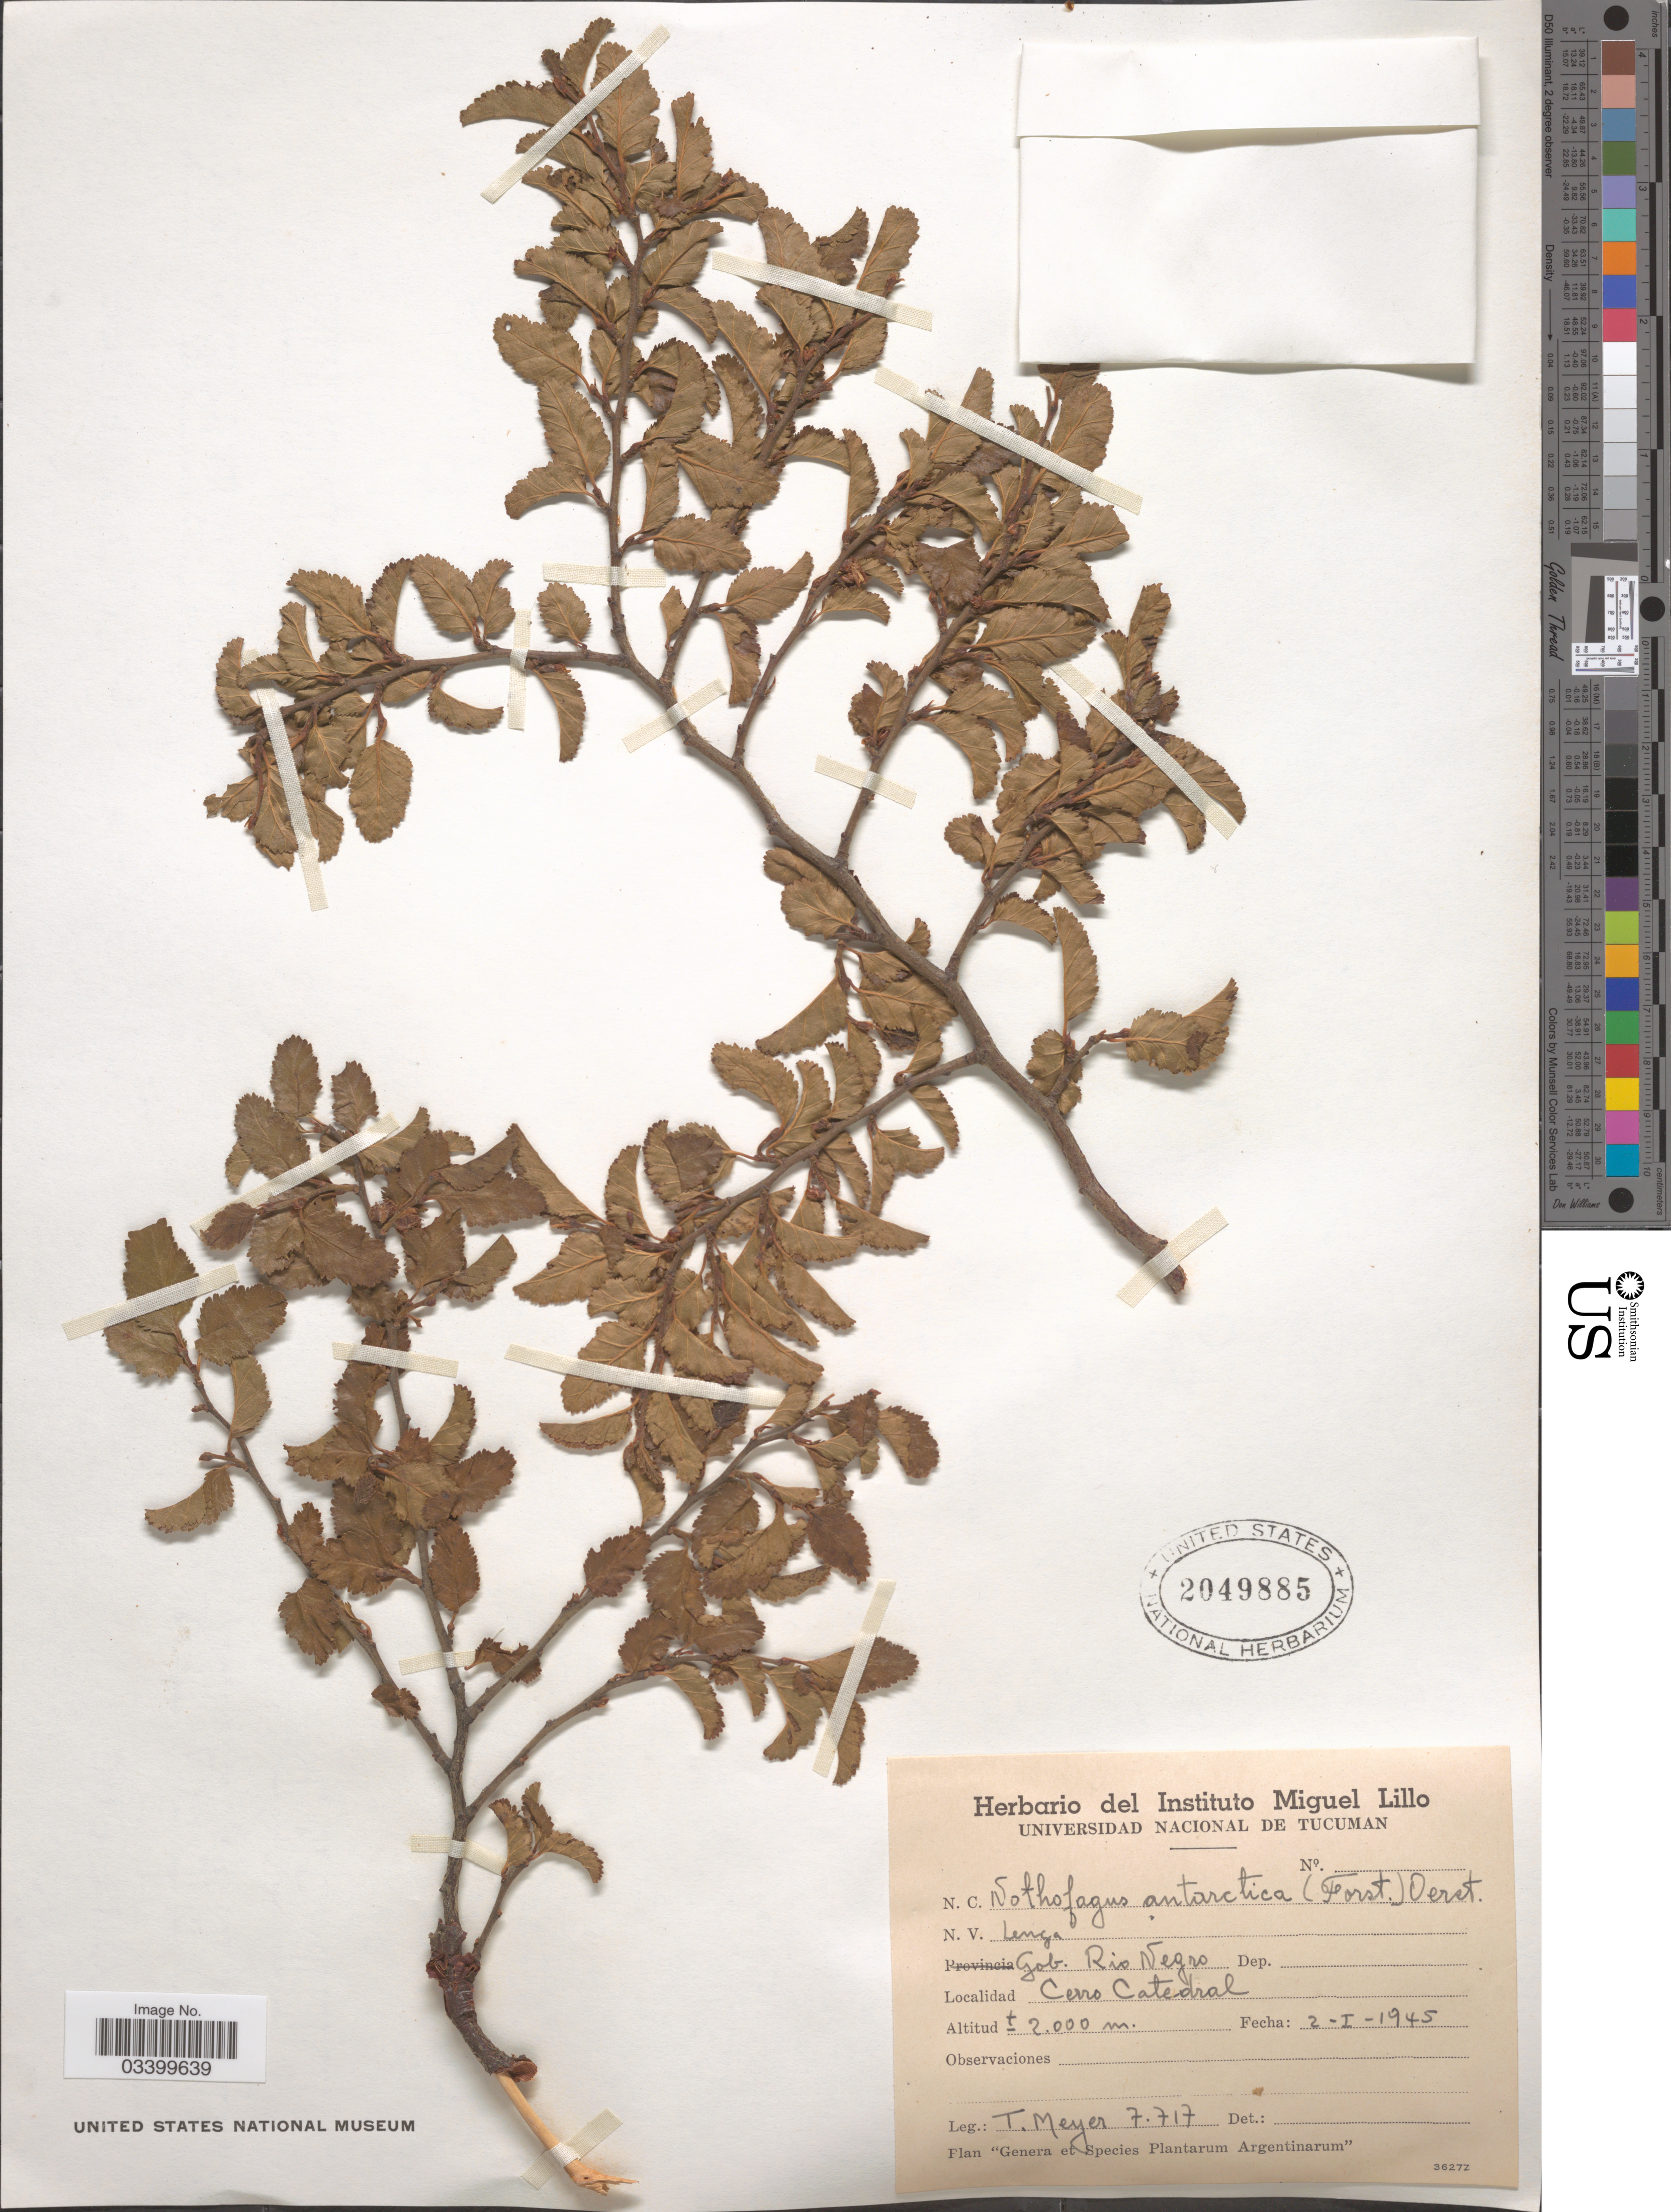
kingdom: Plantae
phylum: Tracheophyta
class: Magnoliopsida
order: Fagales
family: Nothofagaceae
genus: Nothofagus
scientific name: Nothofagus antarctica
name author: (G. Forst.) Oerst.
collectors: T. Meyer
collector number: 7717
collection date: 1945-01-02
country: Argentina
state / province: Rio Negro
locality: Gob. Rio Negro, Cerro Catedral.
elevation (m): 2000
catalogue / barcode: US 2049885